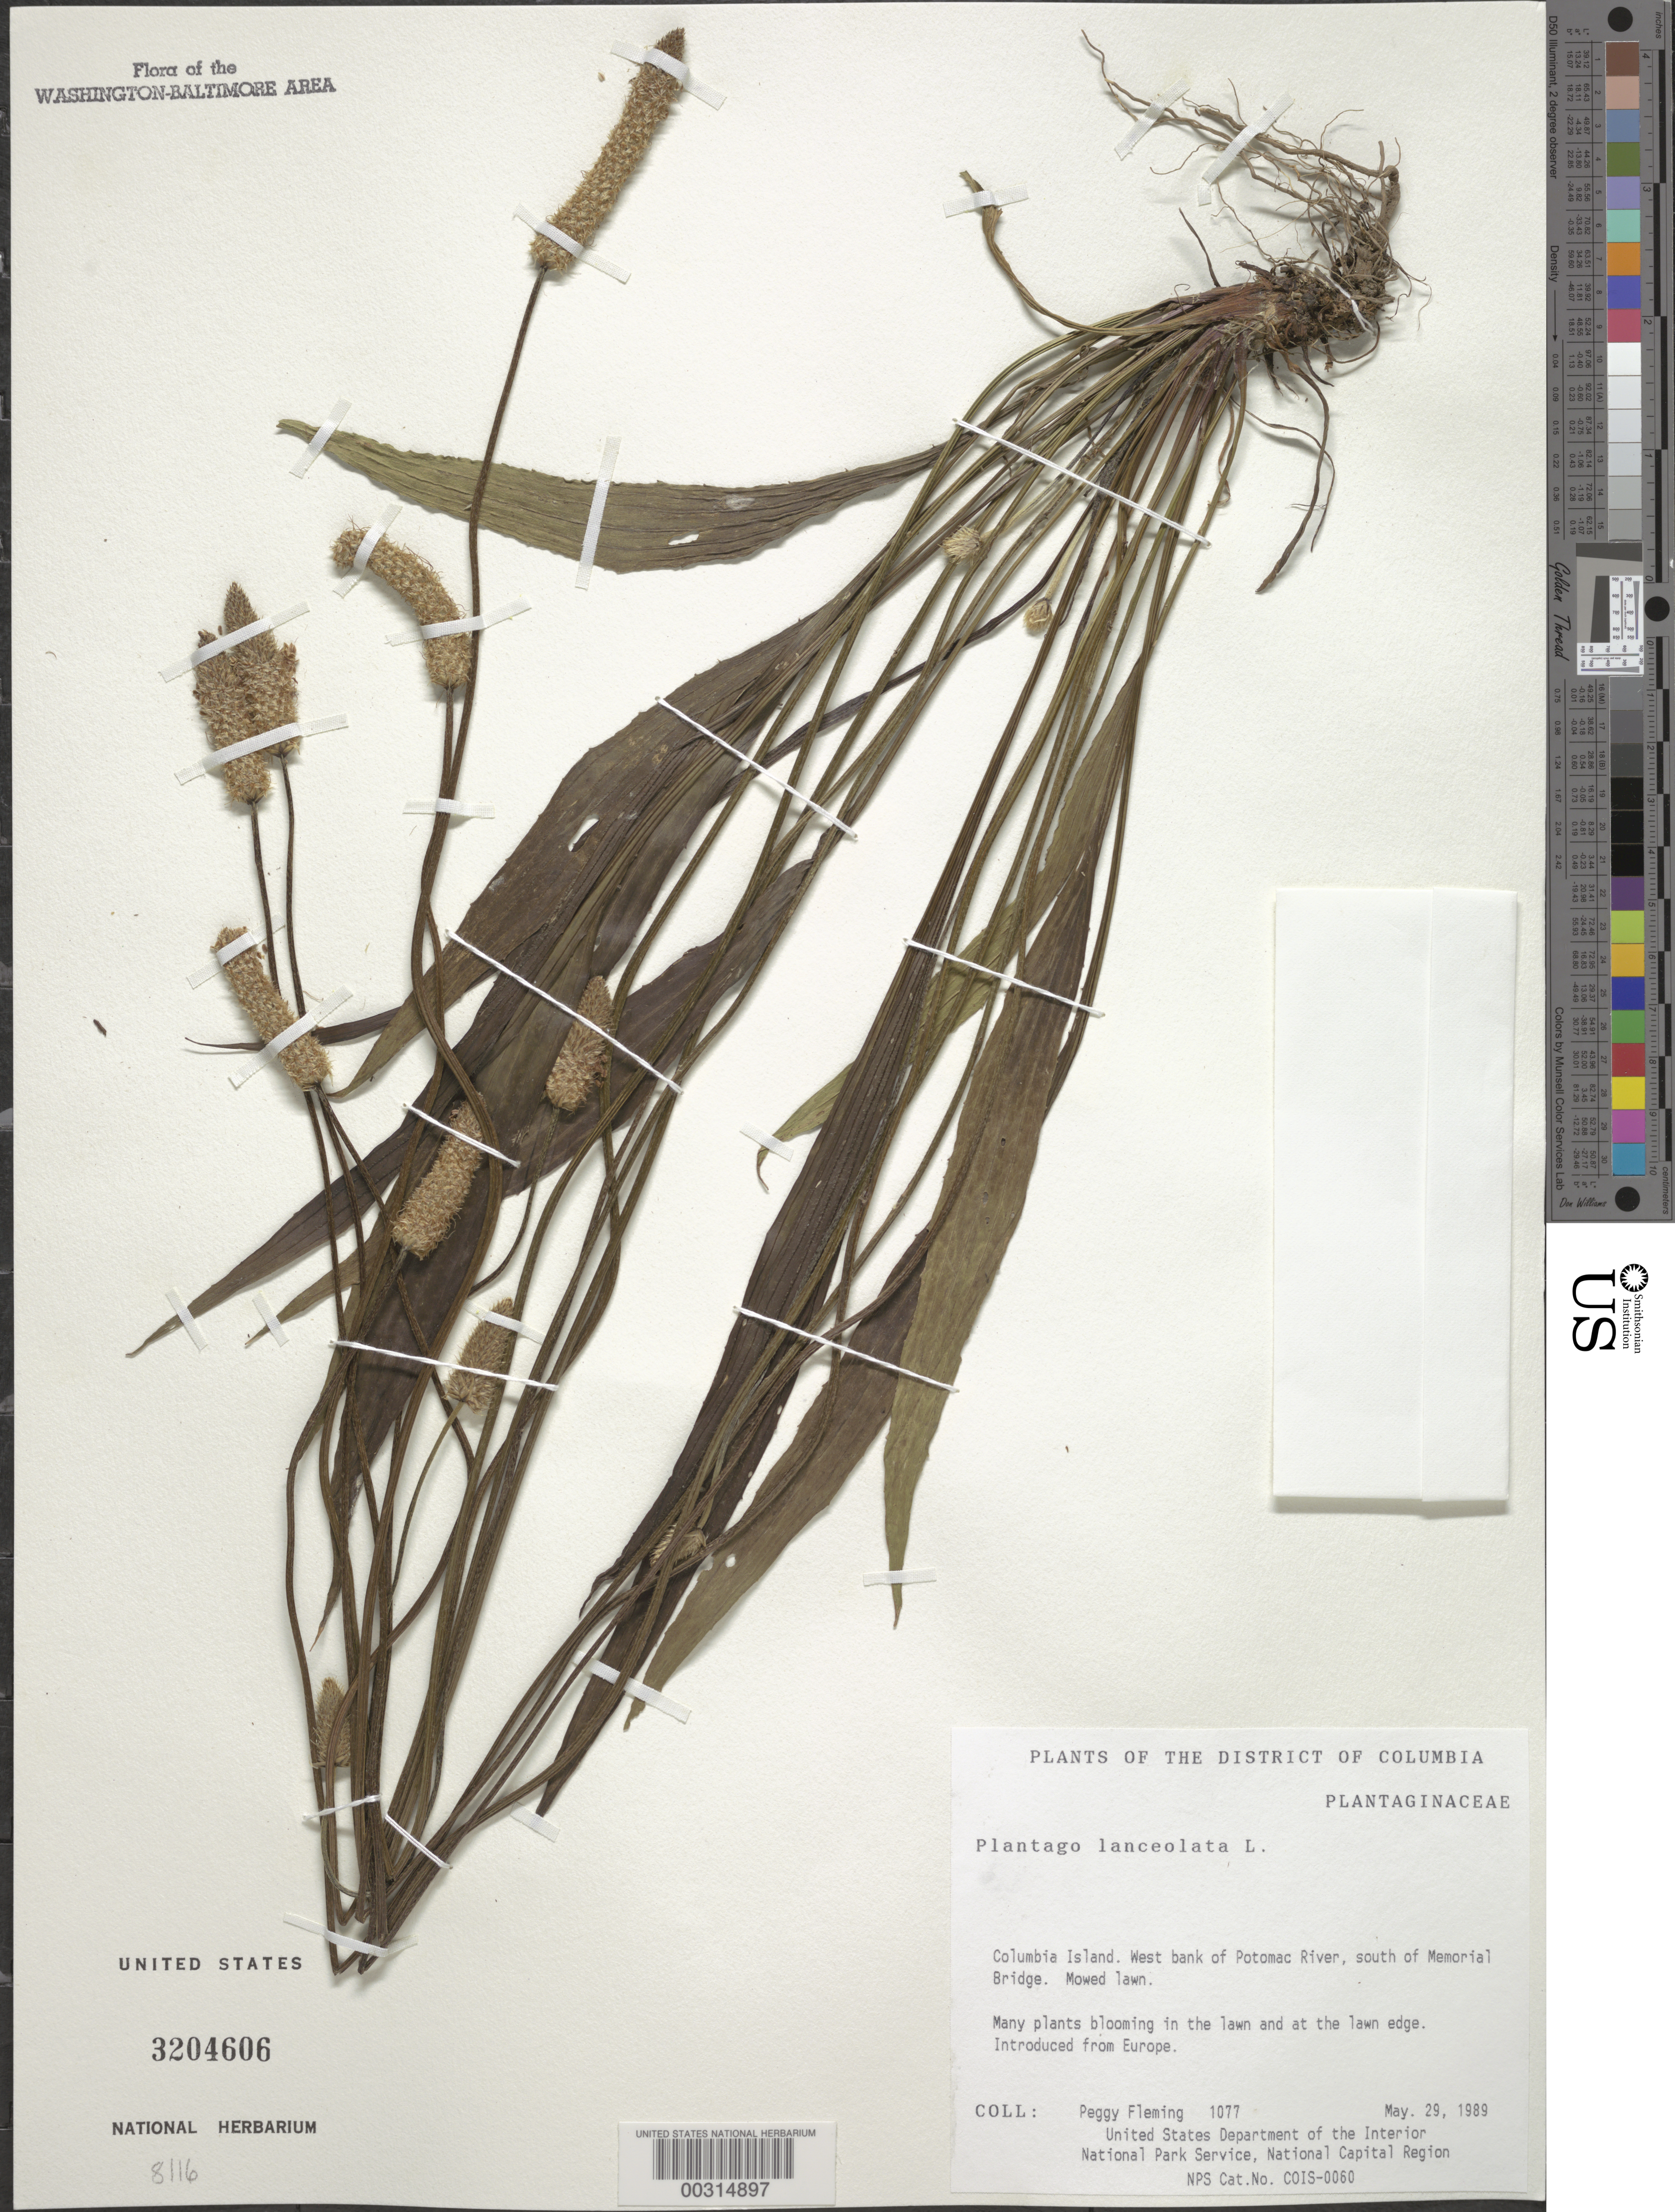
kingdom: Plantae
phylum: Tracheophyta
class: Magnoliopsida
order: Lamiales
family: Plantaginaceae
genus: Plantago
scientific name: Plantago lanceolata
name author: L.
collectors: P. Fleming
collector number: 1077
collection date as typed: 29 May 1989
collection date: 1989-05-29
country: United States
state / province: District of Columbia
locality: Columbia Island, W bank of Potomac River, S of Memorial Bridge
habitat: Mowed lawn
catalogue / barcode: US 3204606